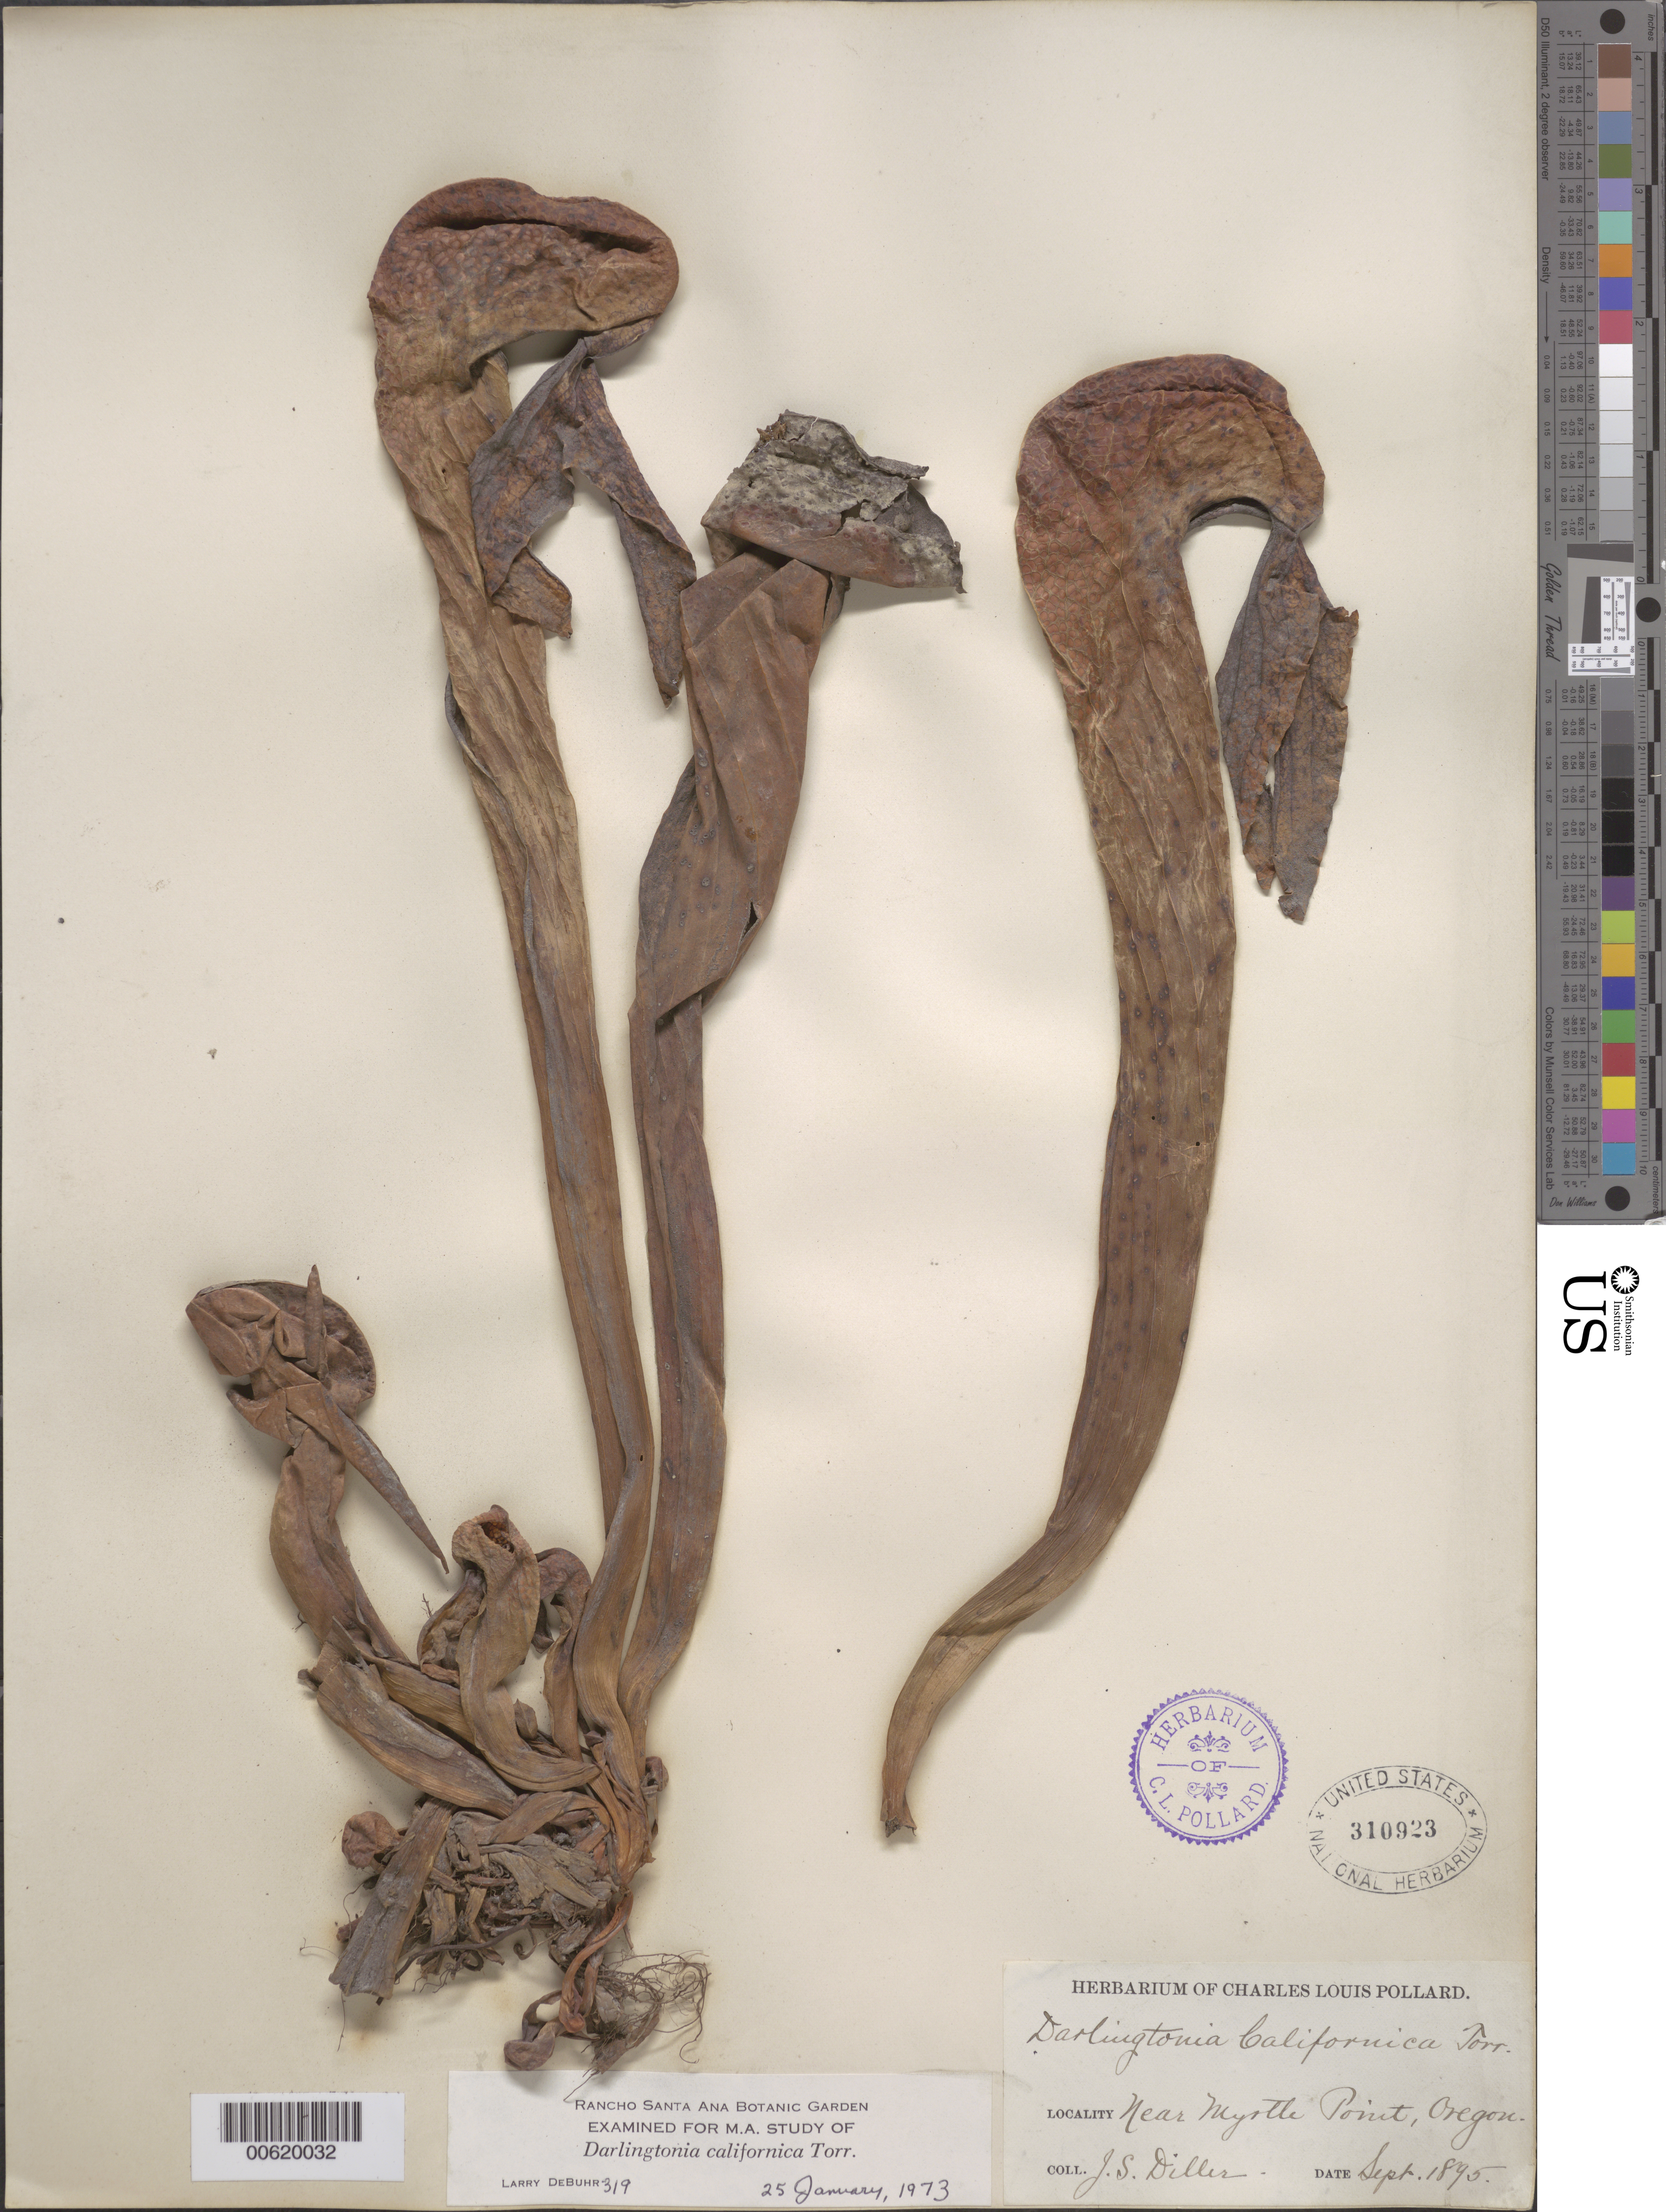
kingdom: Plantae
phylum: Tracheophyta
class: Magnoliopsida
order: Ericales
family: Sarraceniaceae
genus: Darlingtonia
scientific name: Darlingtonia californica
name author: Torr.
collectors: J. Diller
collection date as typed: Sep 1895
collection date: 1895-09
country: United States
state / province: Oregon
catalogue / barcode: US 310923